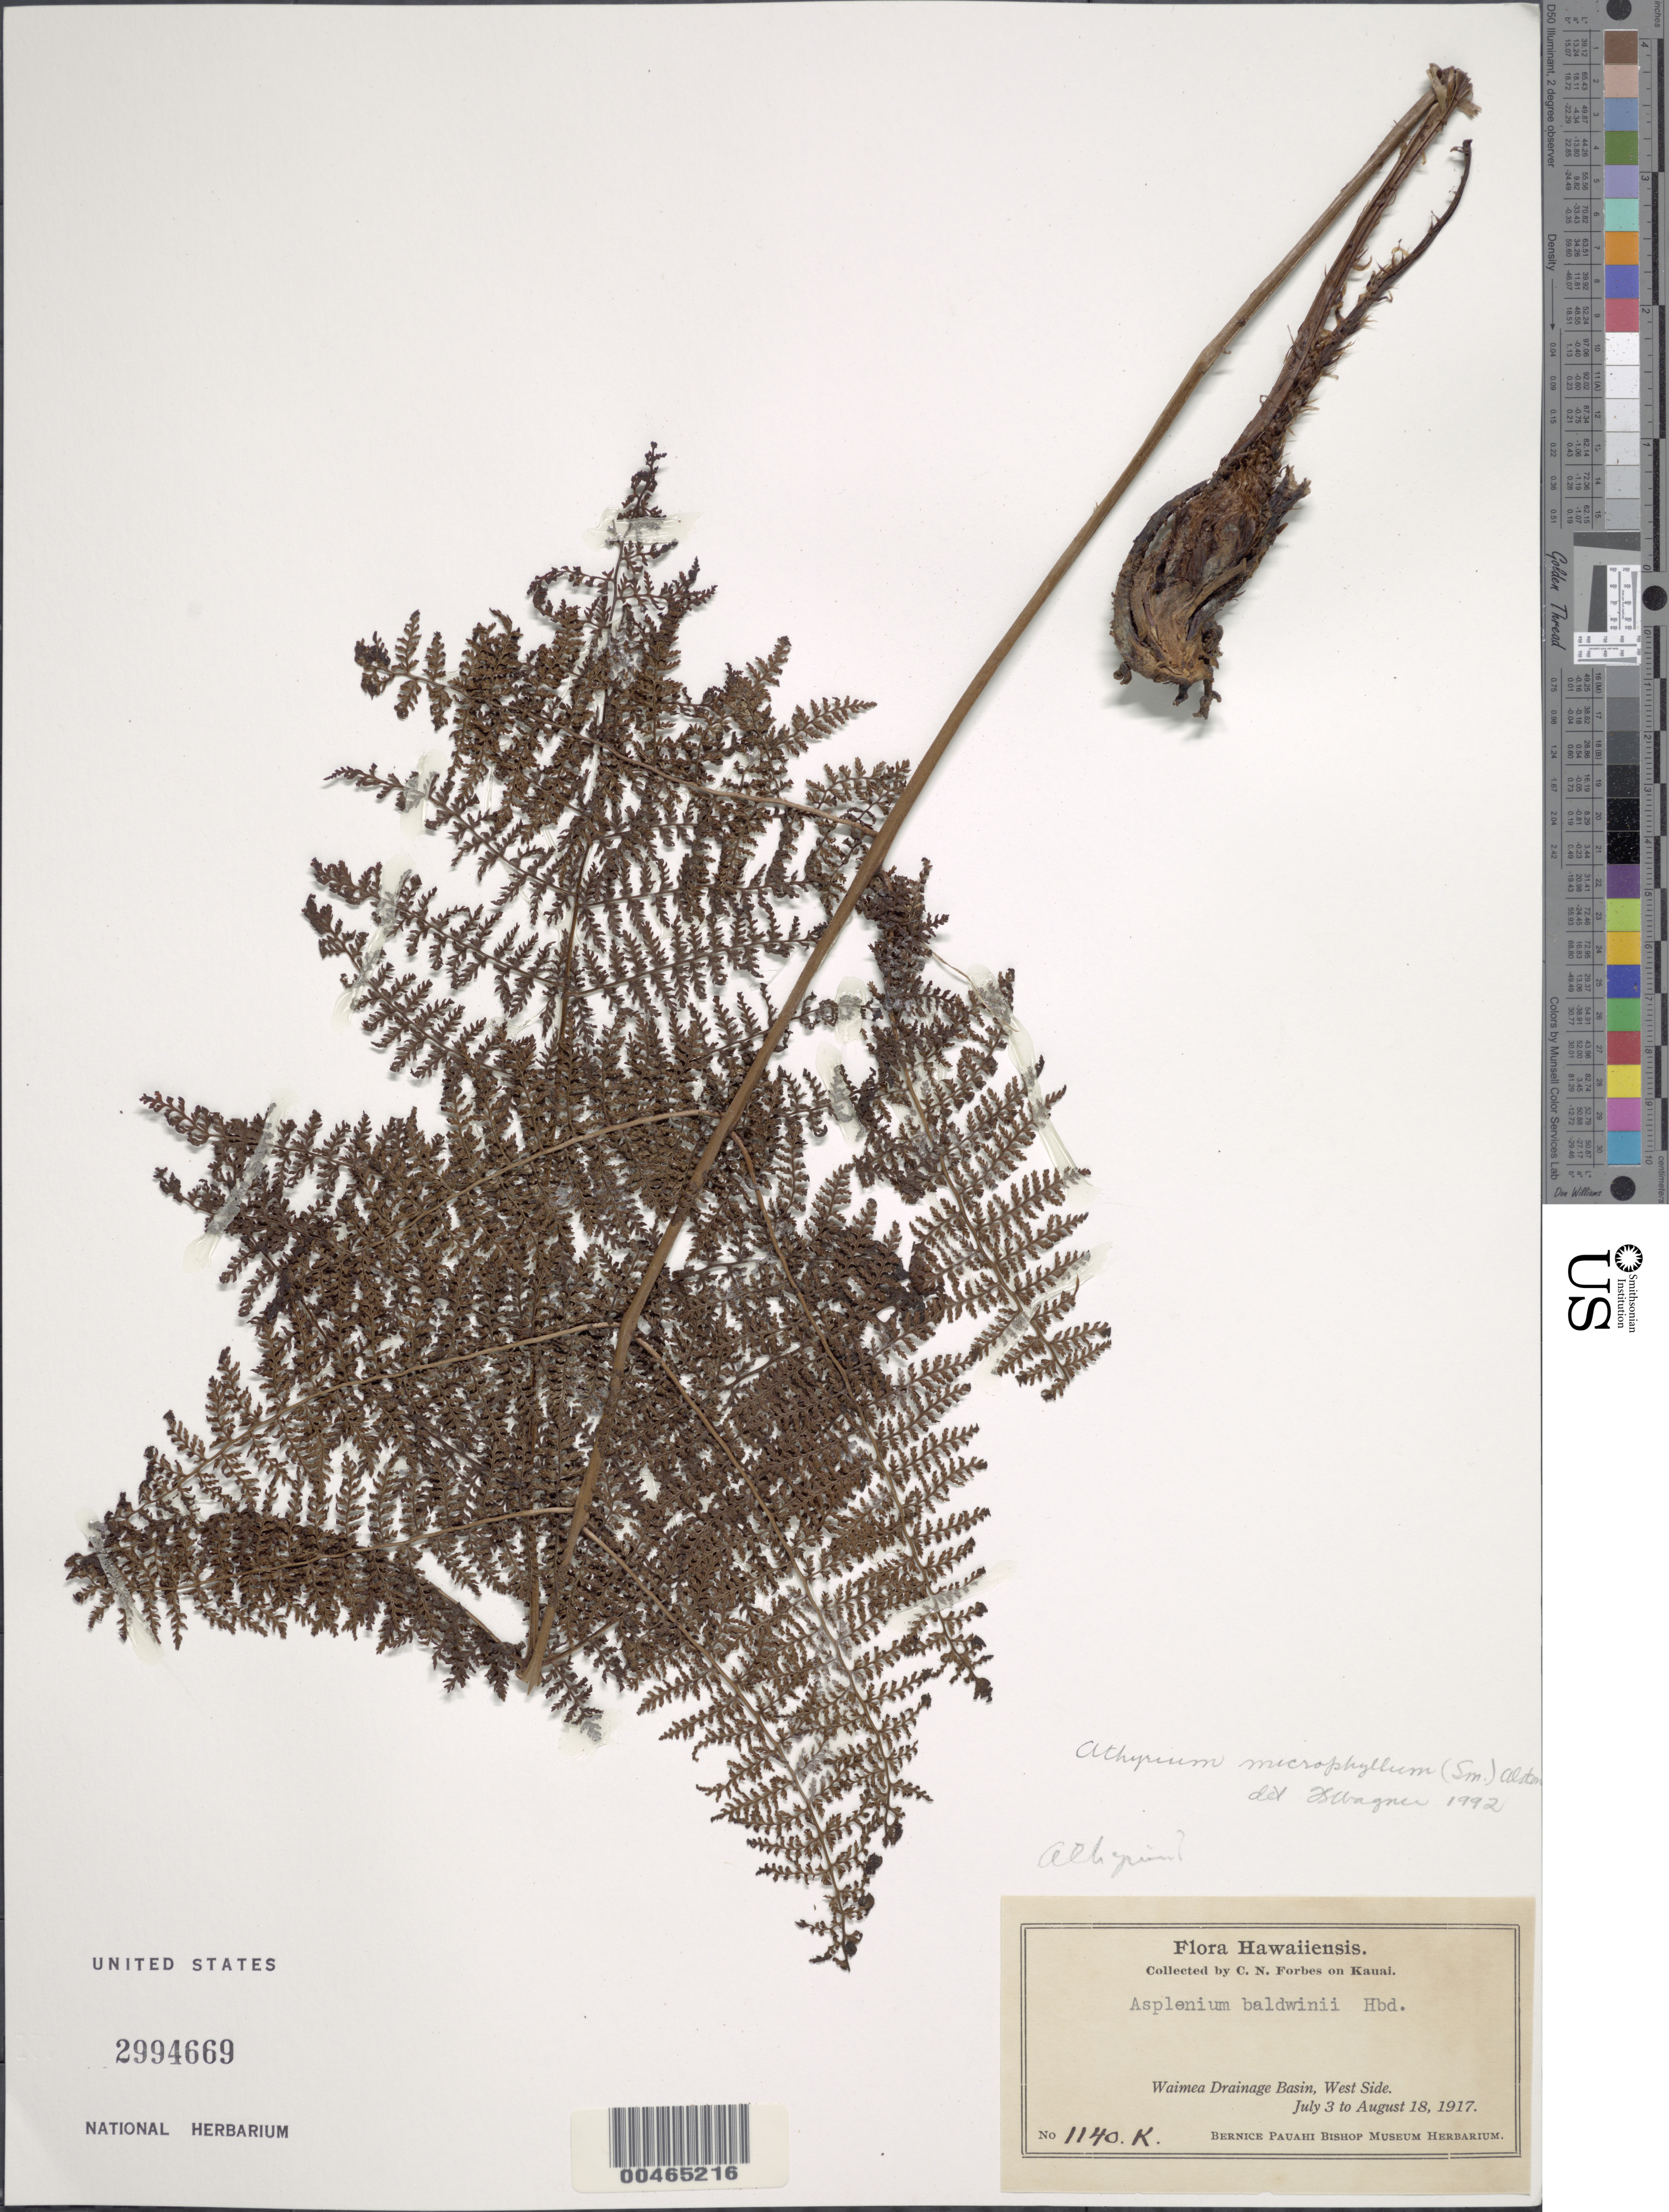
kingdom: Plantae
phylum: Tracheophyta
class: Polypodiopsida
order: Polypodiales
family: Athyriaceae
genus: Athyrium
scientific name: Athyrium microphyllum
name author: (Sm.) Alston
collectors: C. N. Forbes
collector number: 1140.K.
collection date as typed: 3 Jul 1917 to 18 Aug 1917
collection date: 1917-07-03/1917-08-18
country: United States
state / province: Hawaii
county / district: Kauai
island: Kaua'i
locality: Waimea Drainage Basin, W Side, Kauai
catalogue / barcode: US 2994669